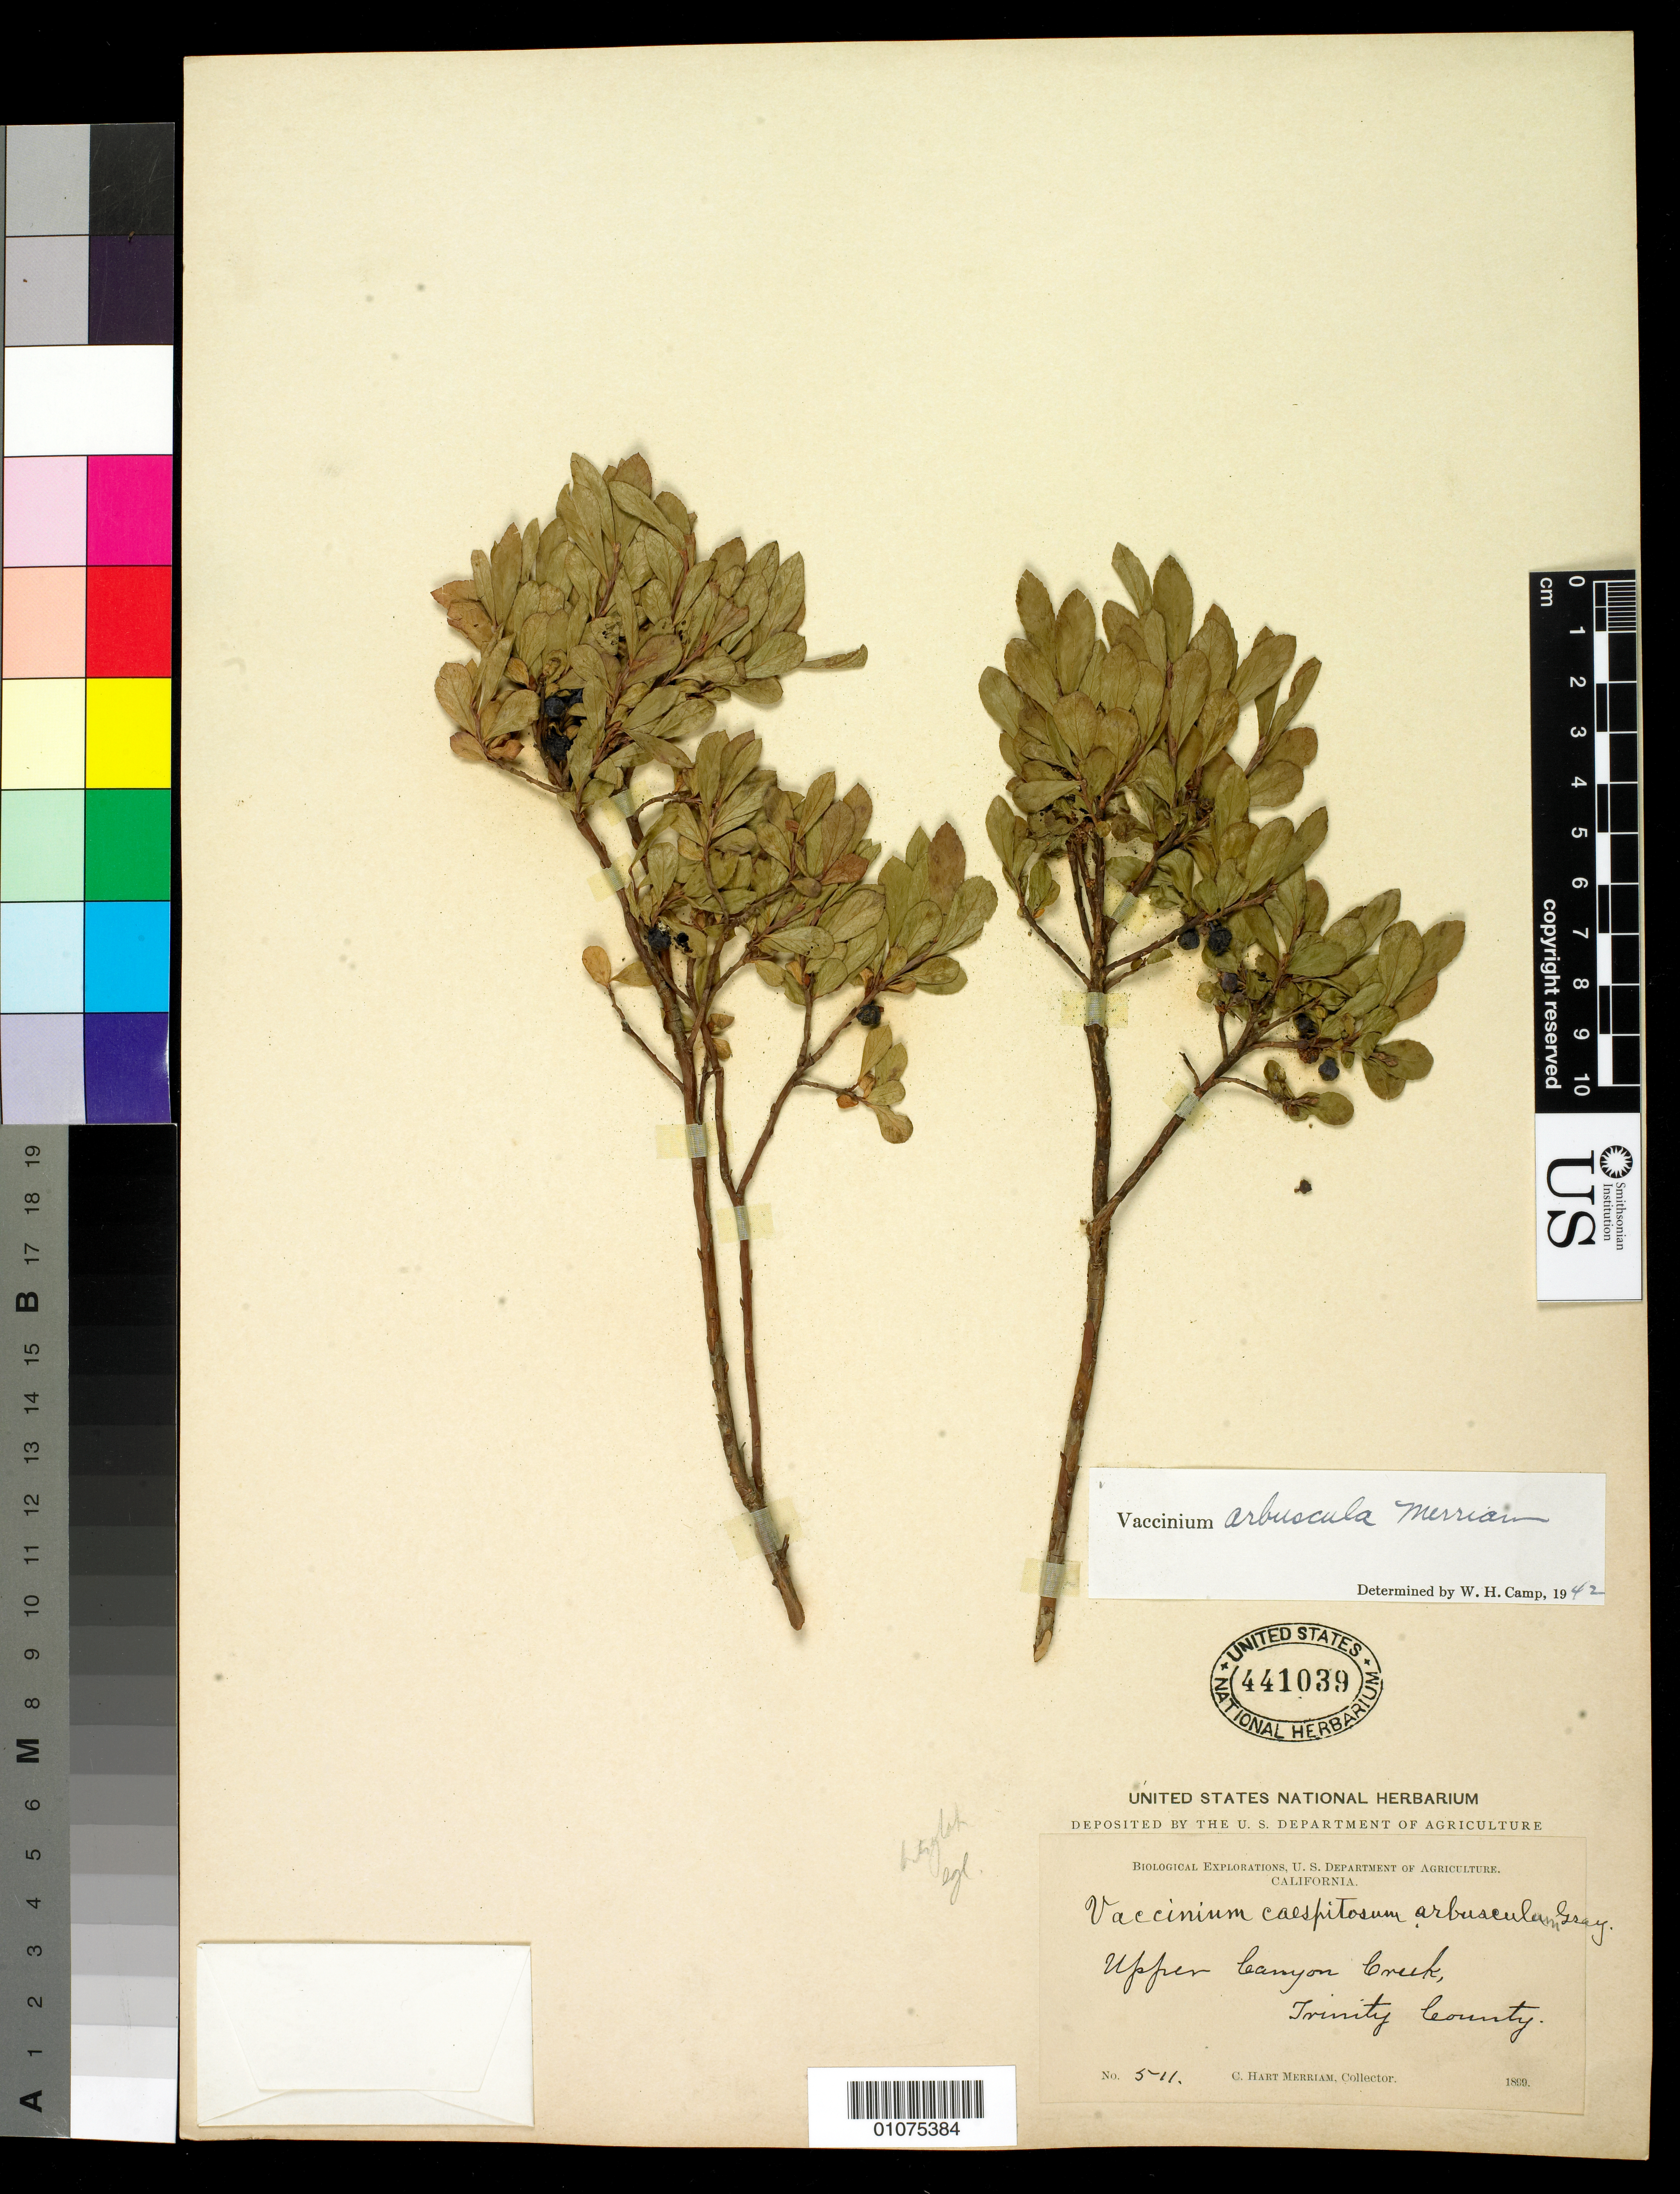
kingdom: Plantae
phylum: Tracheophyta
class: Magnoliopsida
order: Ericales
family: Ericaceae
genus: Vaccinium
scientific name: Vaccinium arbuscula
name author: (A. Gray) Merriam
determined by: Camp, W. H.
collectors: C. Merriam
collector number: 511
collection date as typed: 1899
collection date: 1899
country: United States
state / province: California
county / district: Trinity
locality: Upper Canyon Creek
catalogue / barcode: US 441039